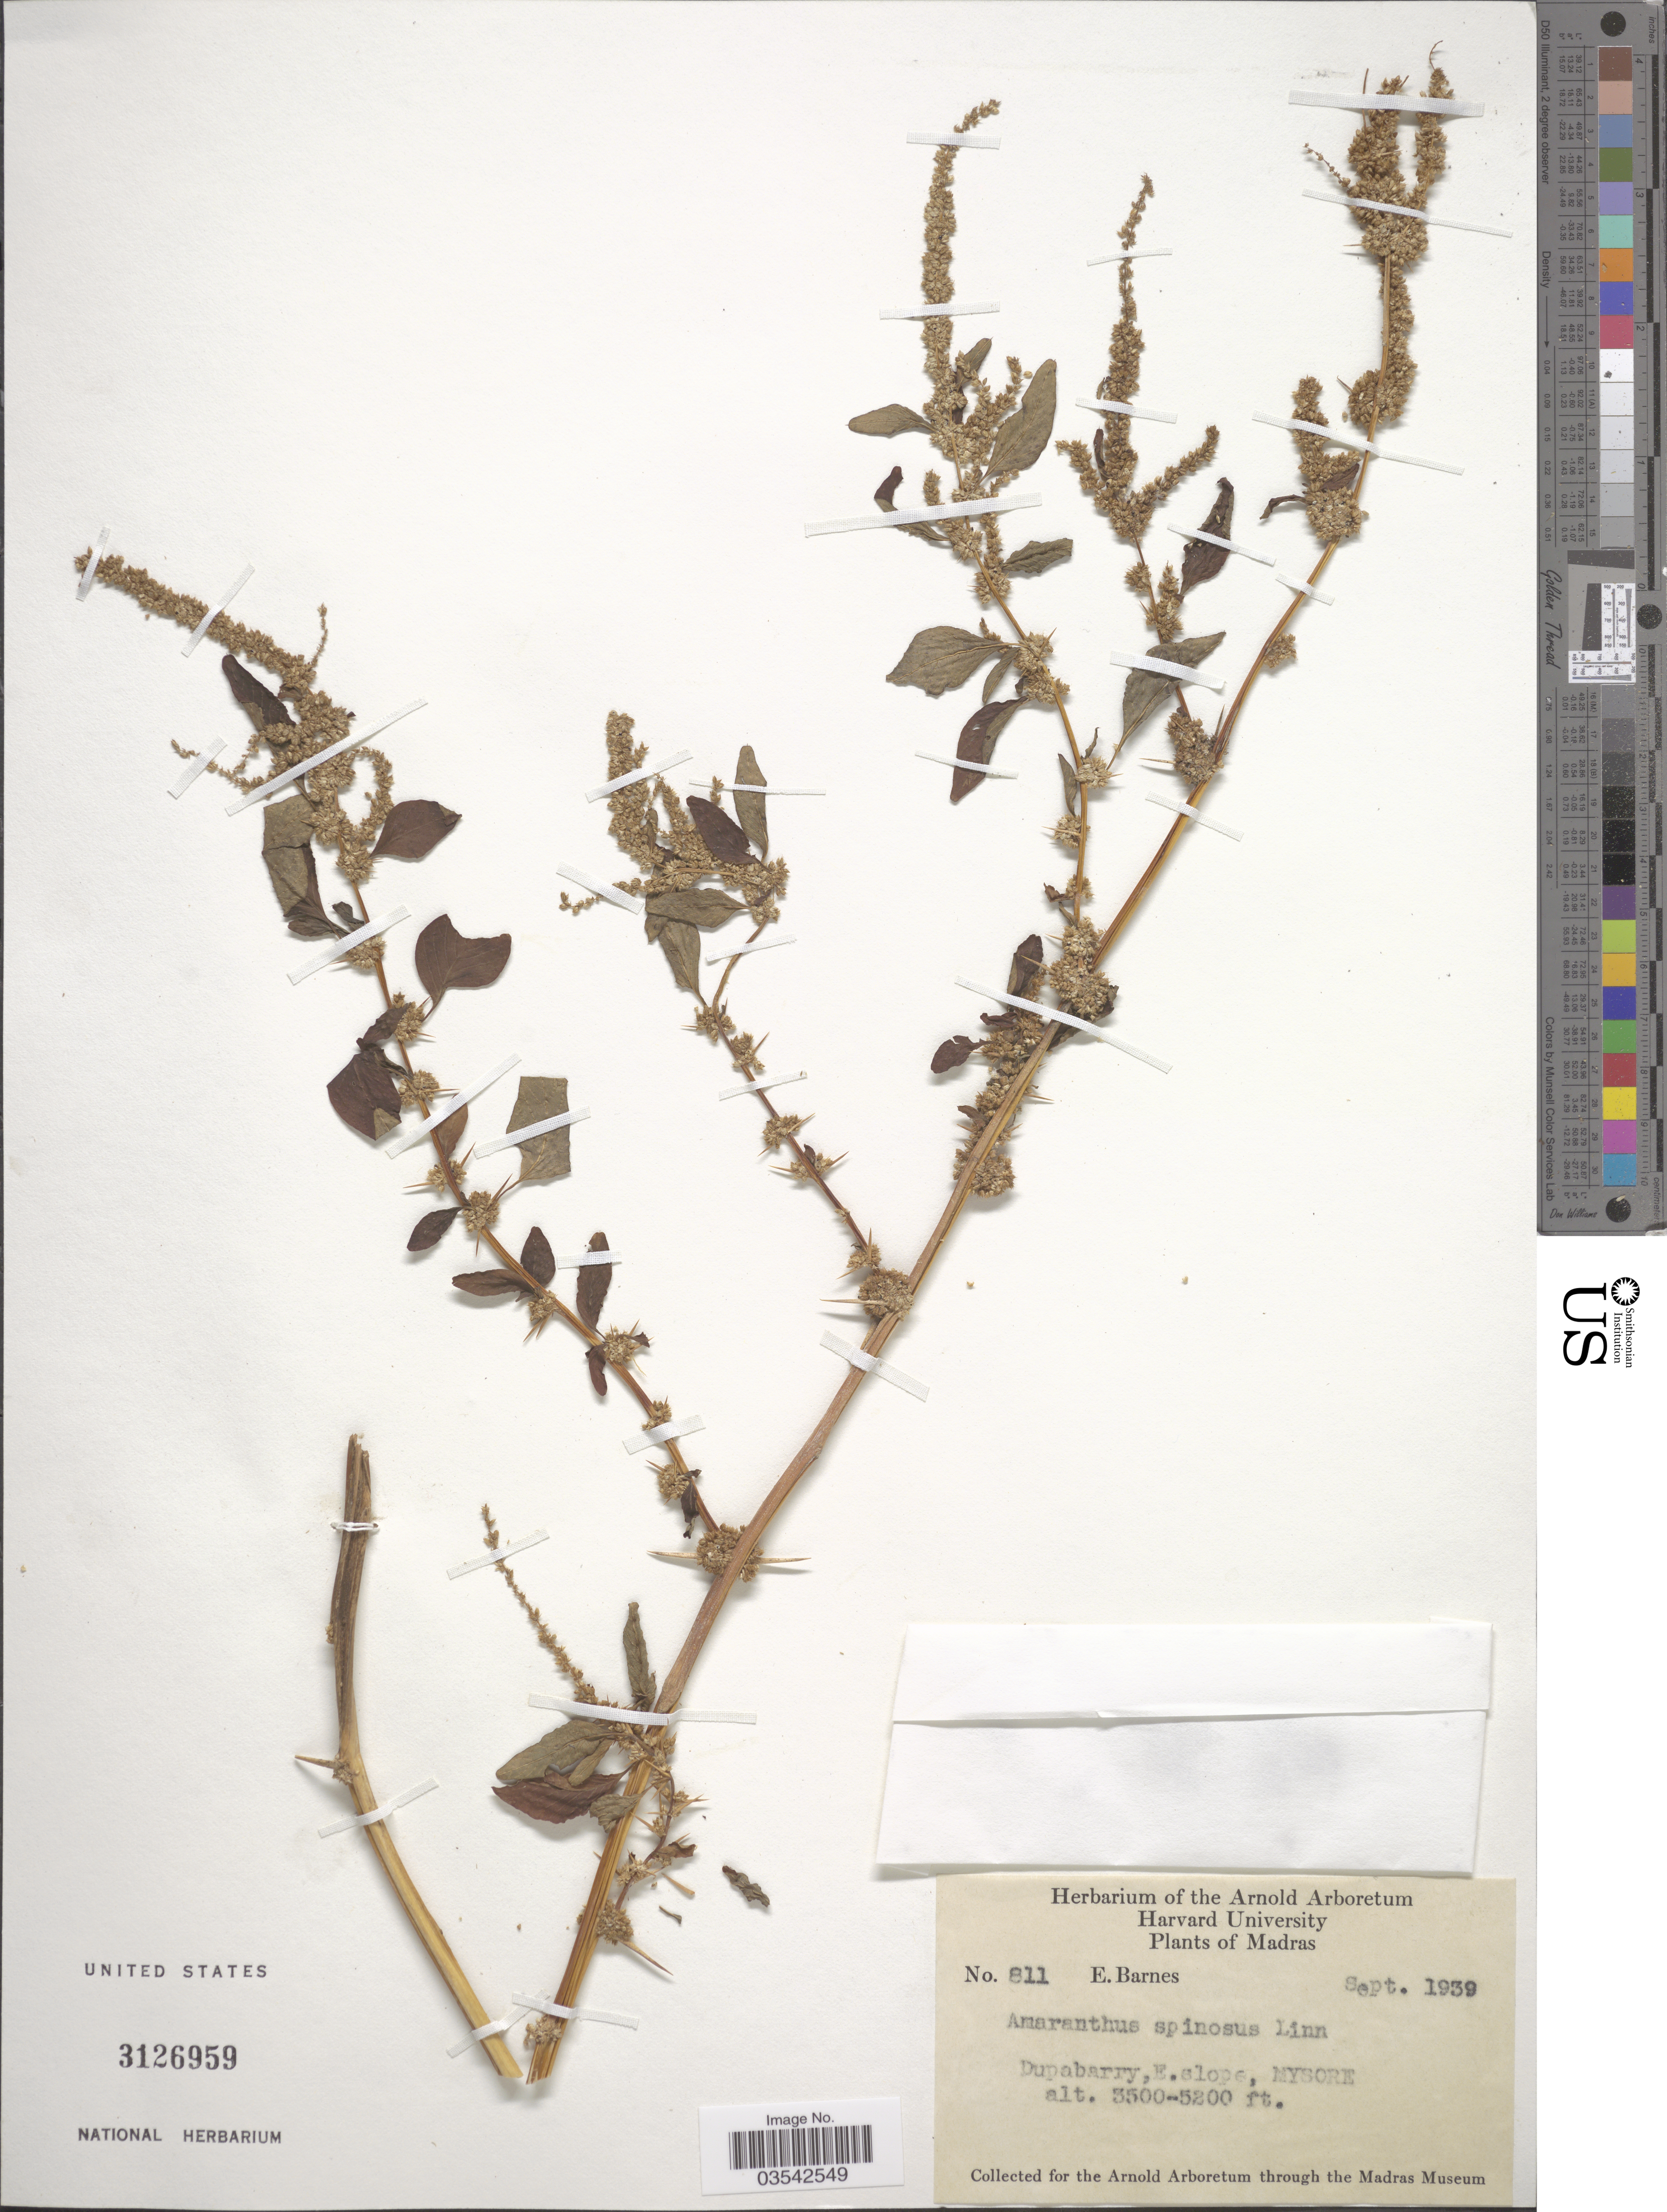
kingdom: Plantae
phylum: Tracheophyta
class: Magnoliopsida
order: Caryophyllales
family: Amaranthaceae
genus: Amaranthus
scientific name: Amaranthus spinosus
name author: L.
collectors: E. Barnes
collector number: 811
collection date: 1939-09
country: India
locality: Madras. Dupabarry, E. slope, Mysore.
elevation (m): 1067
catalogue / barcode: US 3126959